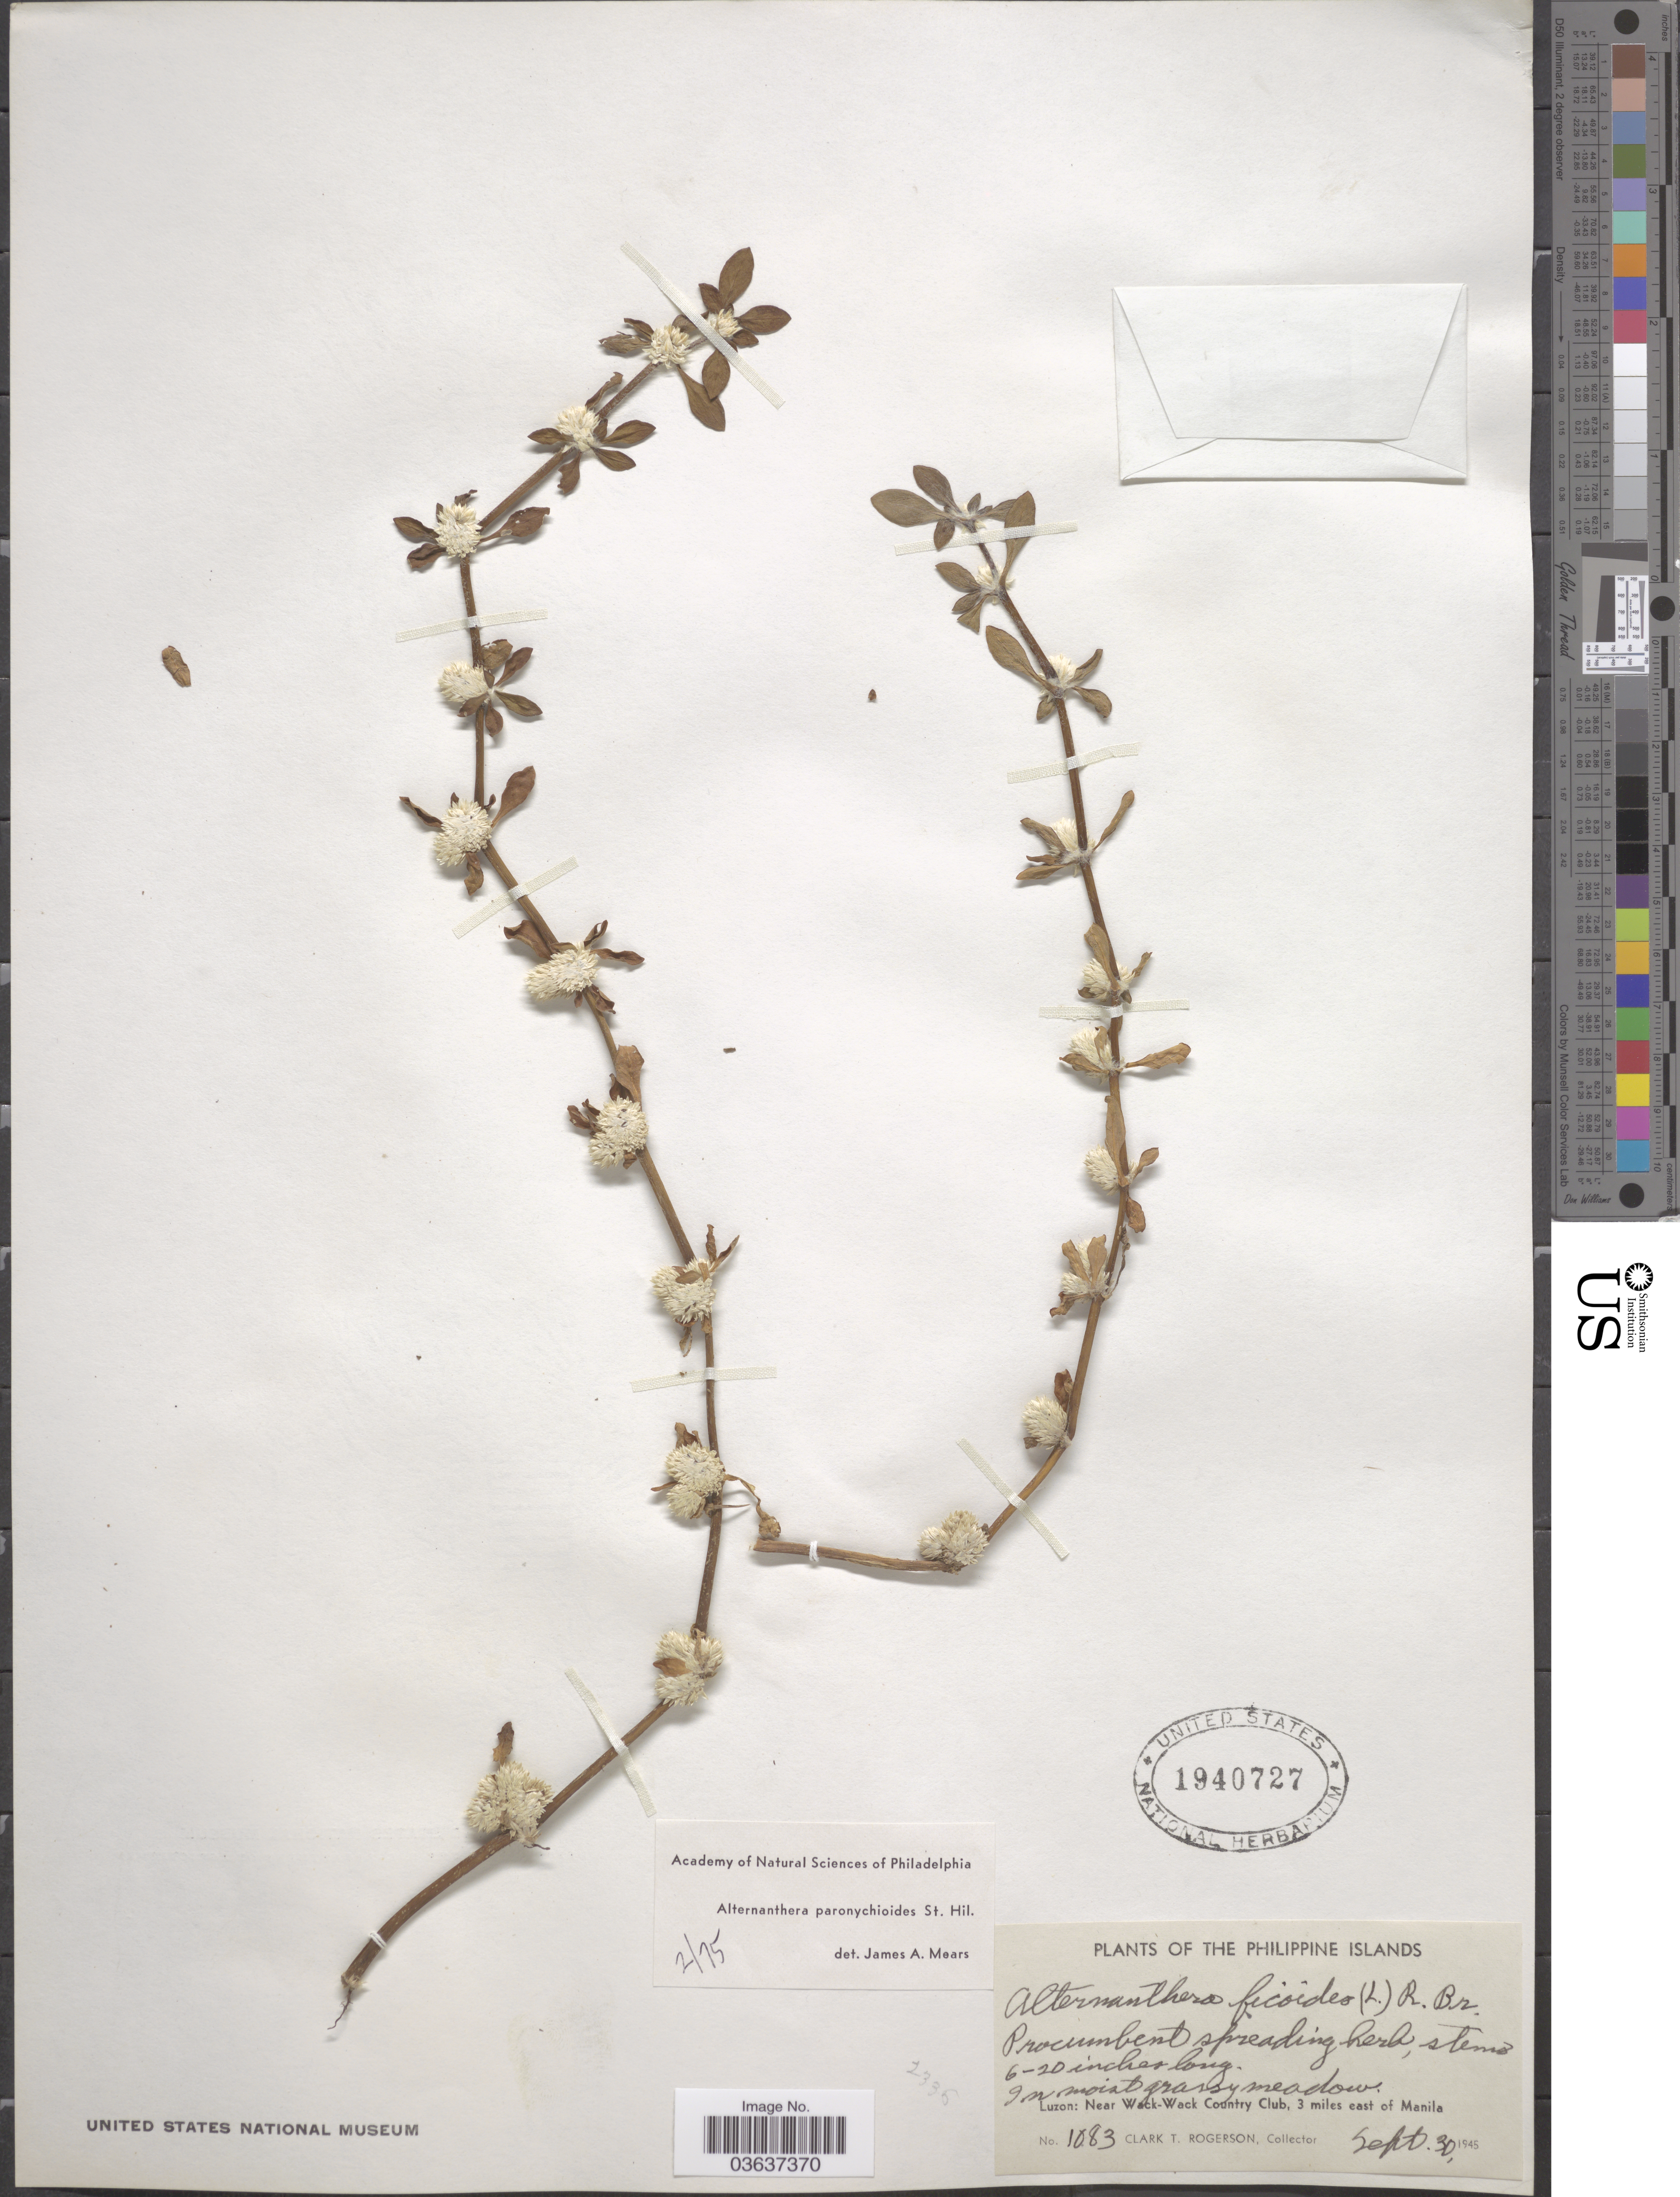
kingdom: Plantae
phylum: Tracheophyta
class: Magnoliopsida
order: Caryophyllales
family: Amaranthaceae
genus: Alternanthera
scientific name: Alternanthera paronychioides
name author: A. St.-Hil.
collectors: C. Rogerson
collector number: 1083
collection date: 1945-09-30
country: Philippines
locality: Luzon: Near Wack-Wack Country Club, 3 miles east of Manila.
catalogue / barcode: US 1940727